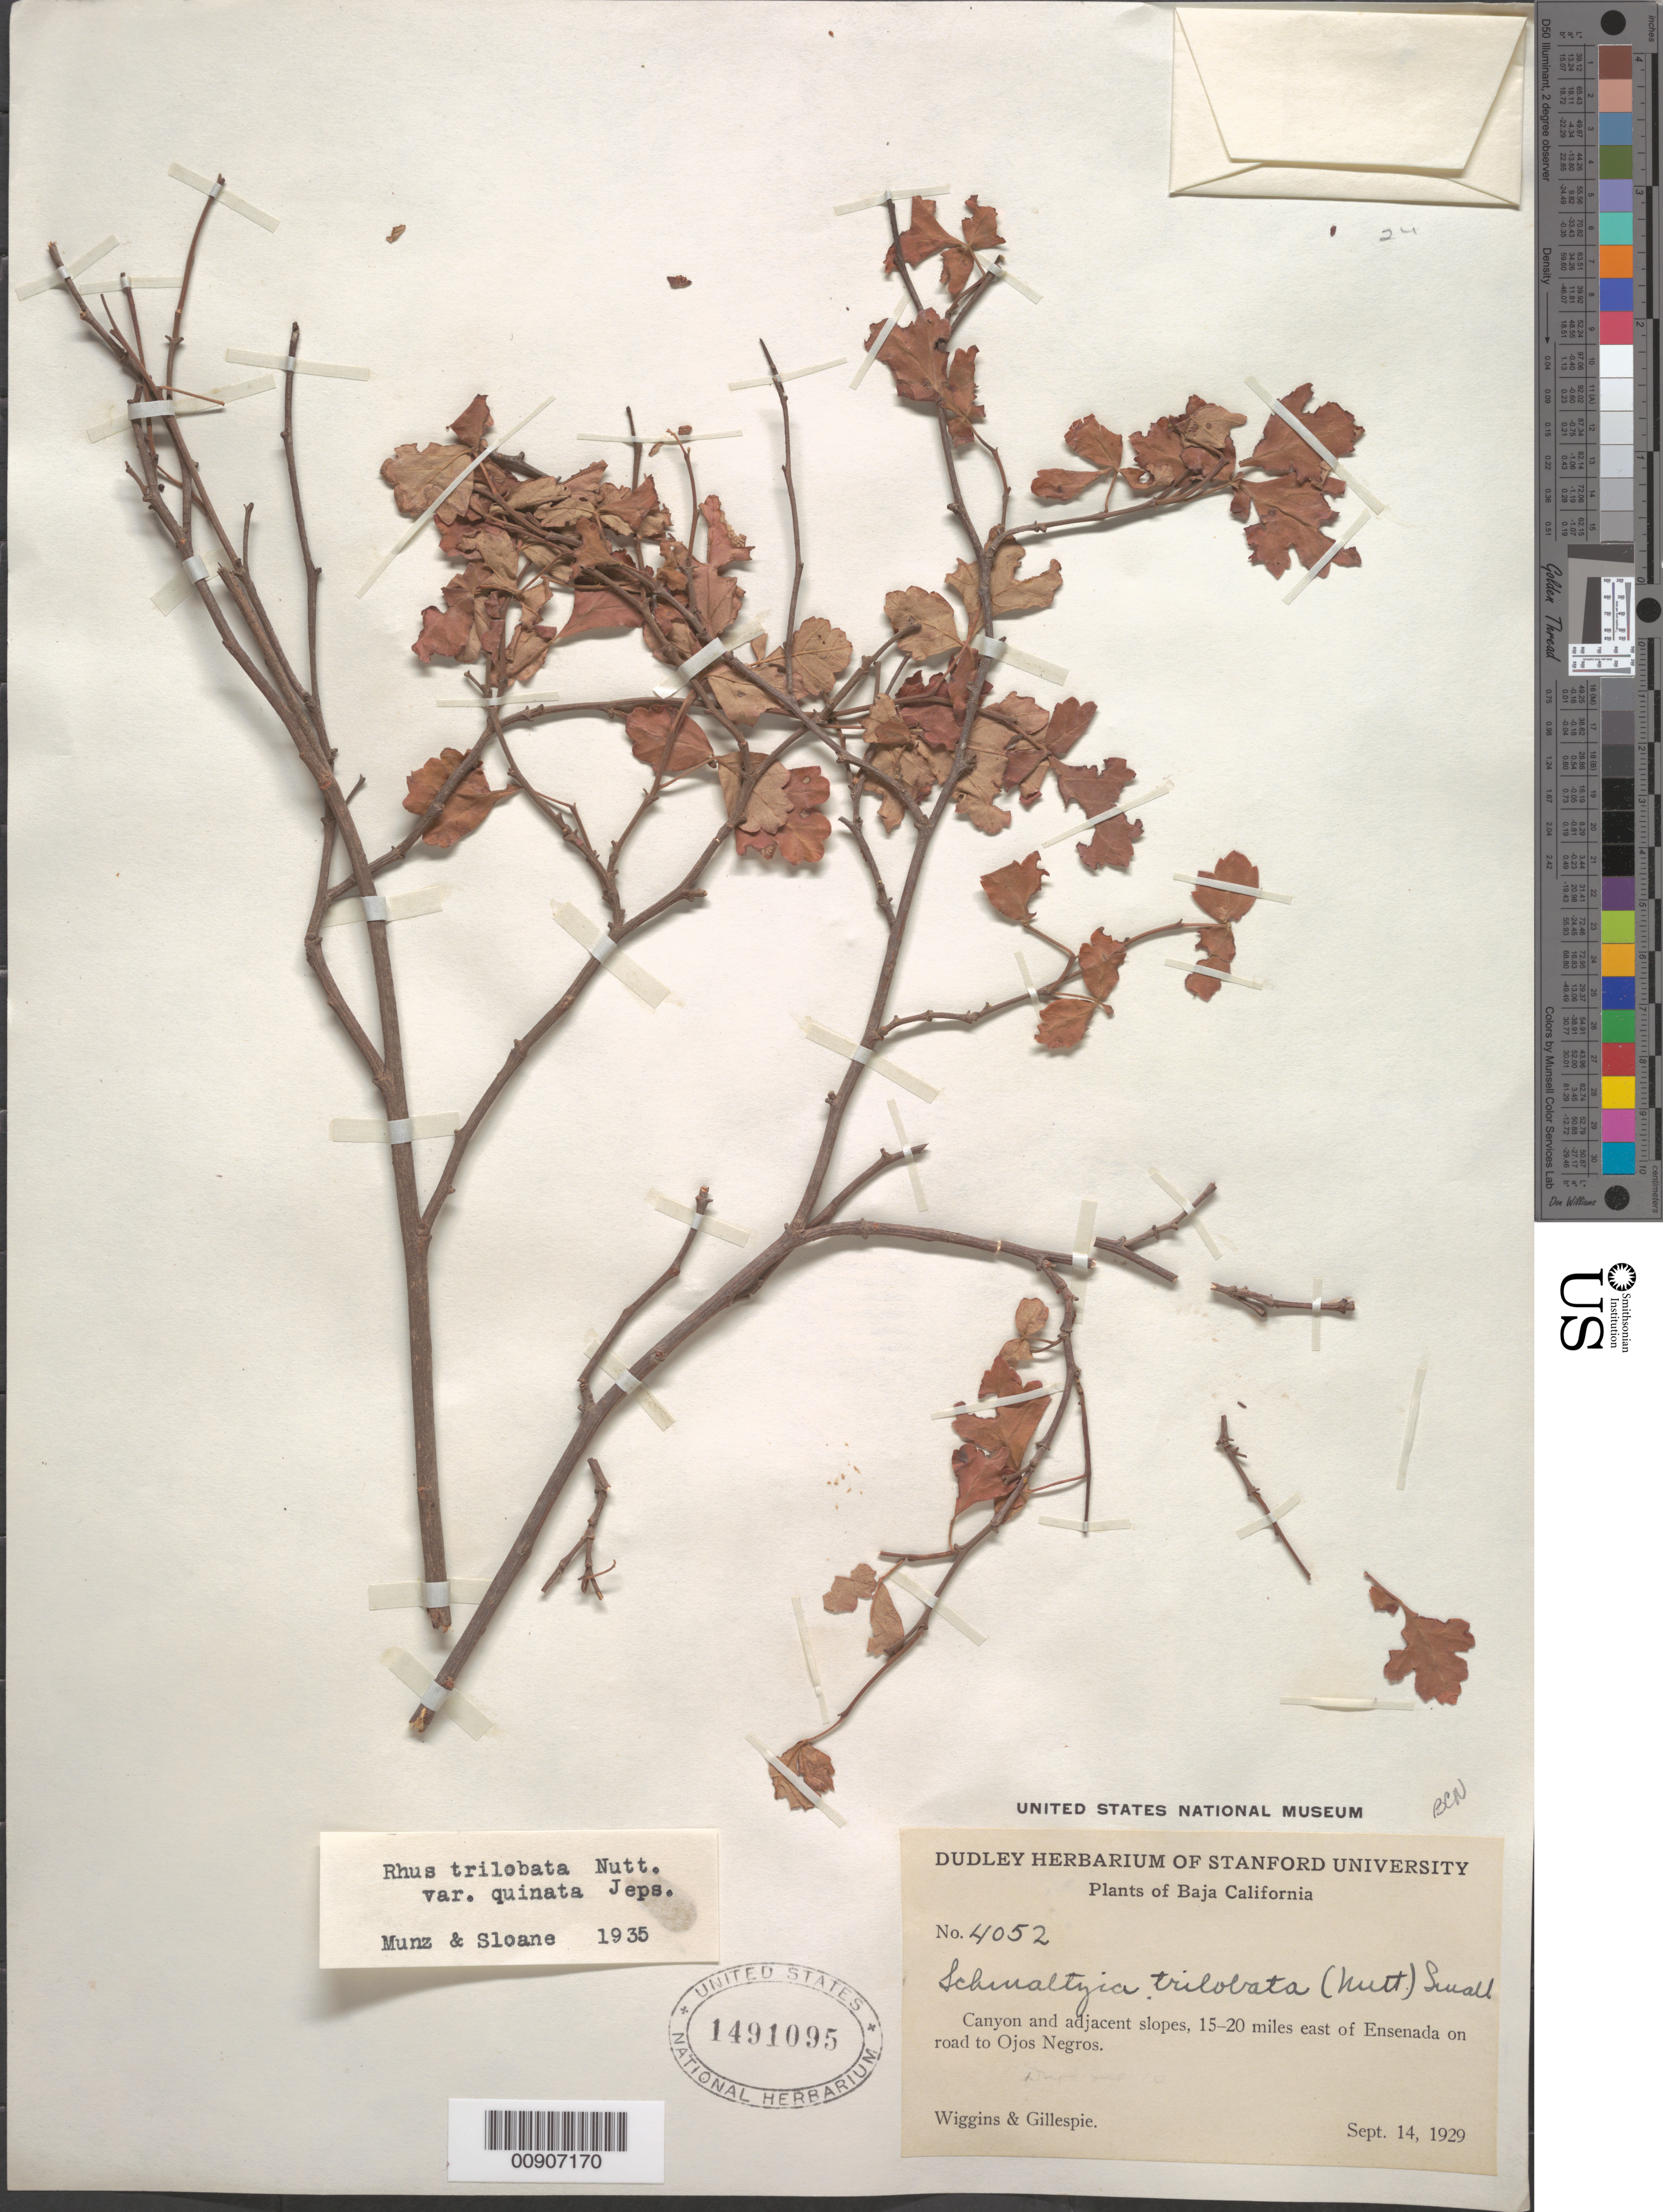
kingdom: Plantae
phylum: Tracheophyta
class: Magnoliopsida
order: Sapindales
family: Anacardiaceae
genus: Rhus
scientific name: Rhus trilobata var. quinata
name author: Jeps.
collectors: -- Wiggins & -- Gillespie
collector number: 4052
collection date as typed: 14 Sep 1929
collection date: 1929-09-14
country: Mexico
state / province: Baja California Norte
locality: Canyon and adjacent slopes, 15-20 miles east of Ensenada on road to Ojos Negros.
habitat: Canyon and adjacent slopes.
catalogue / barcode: US 1491095